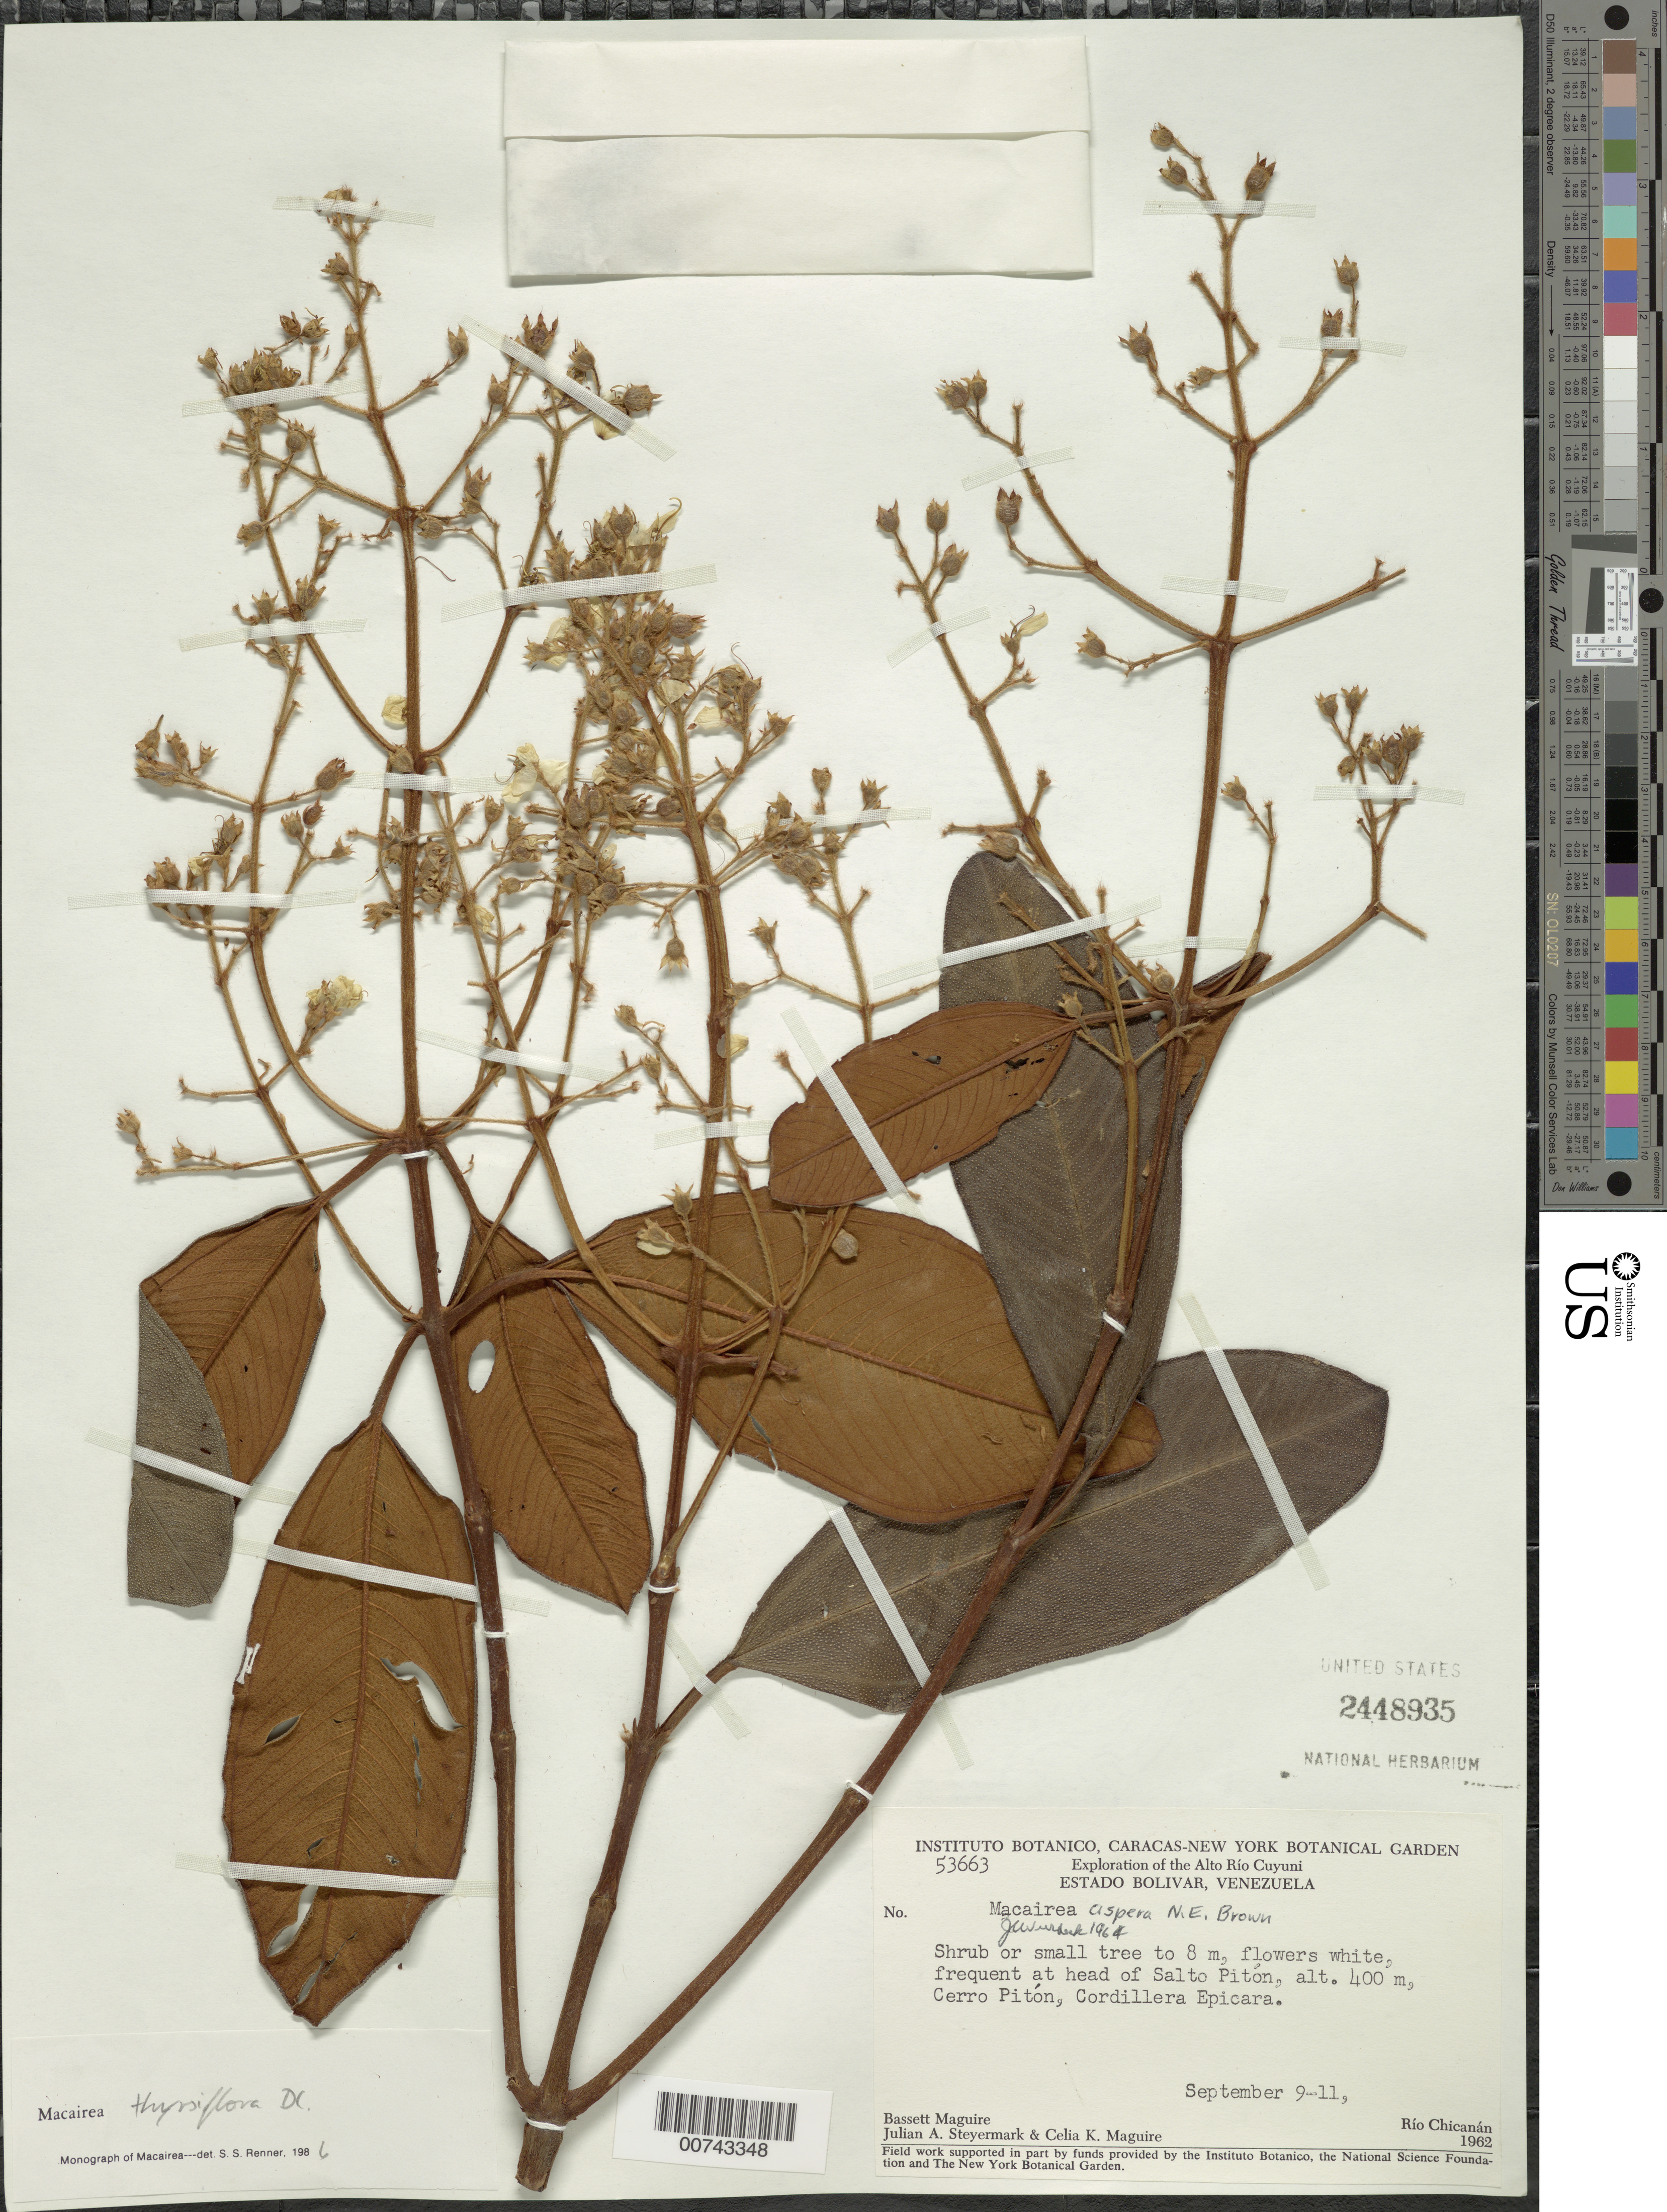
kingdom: Plantae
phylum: Tracheophyta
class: Magnoliopsida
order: Myrtales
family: Melastomataceae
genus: Macairea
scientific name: Macairea aspera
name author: N.E. Br.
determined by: Nunes da Silva, Diego, (RB), Jardim Botanico do Rio de Janeiro - Herbario (BRAZIL)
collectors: B. Maguire, J. Steyermark & C. K. Maguire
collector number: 53663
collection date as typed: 9-Sep-62 to 11-Sep-62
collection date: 1962-09-09/1962-09-11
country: Venezuela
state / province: Bolívar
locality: Alto Río Cuyuni, Cerro Pitón, Cordillera Epicara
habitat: Salto Piton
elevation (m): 400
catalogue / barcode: US 2448935